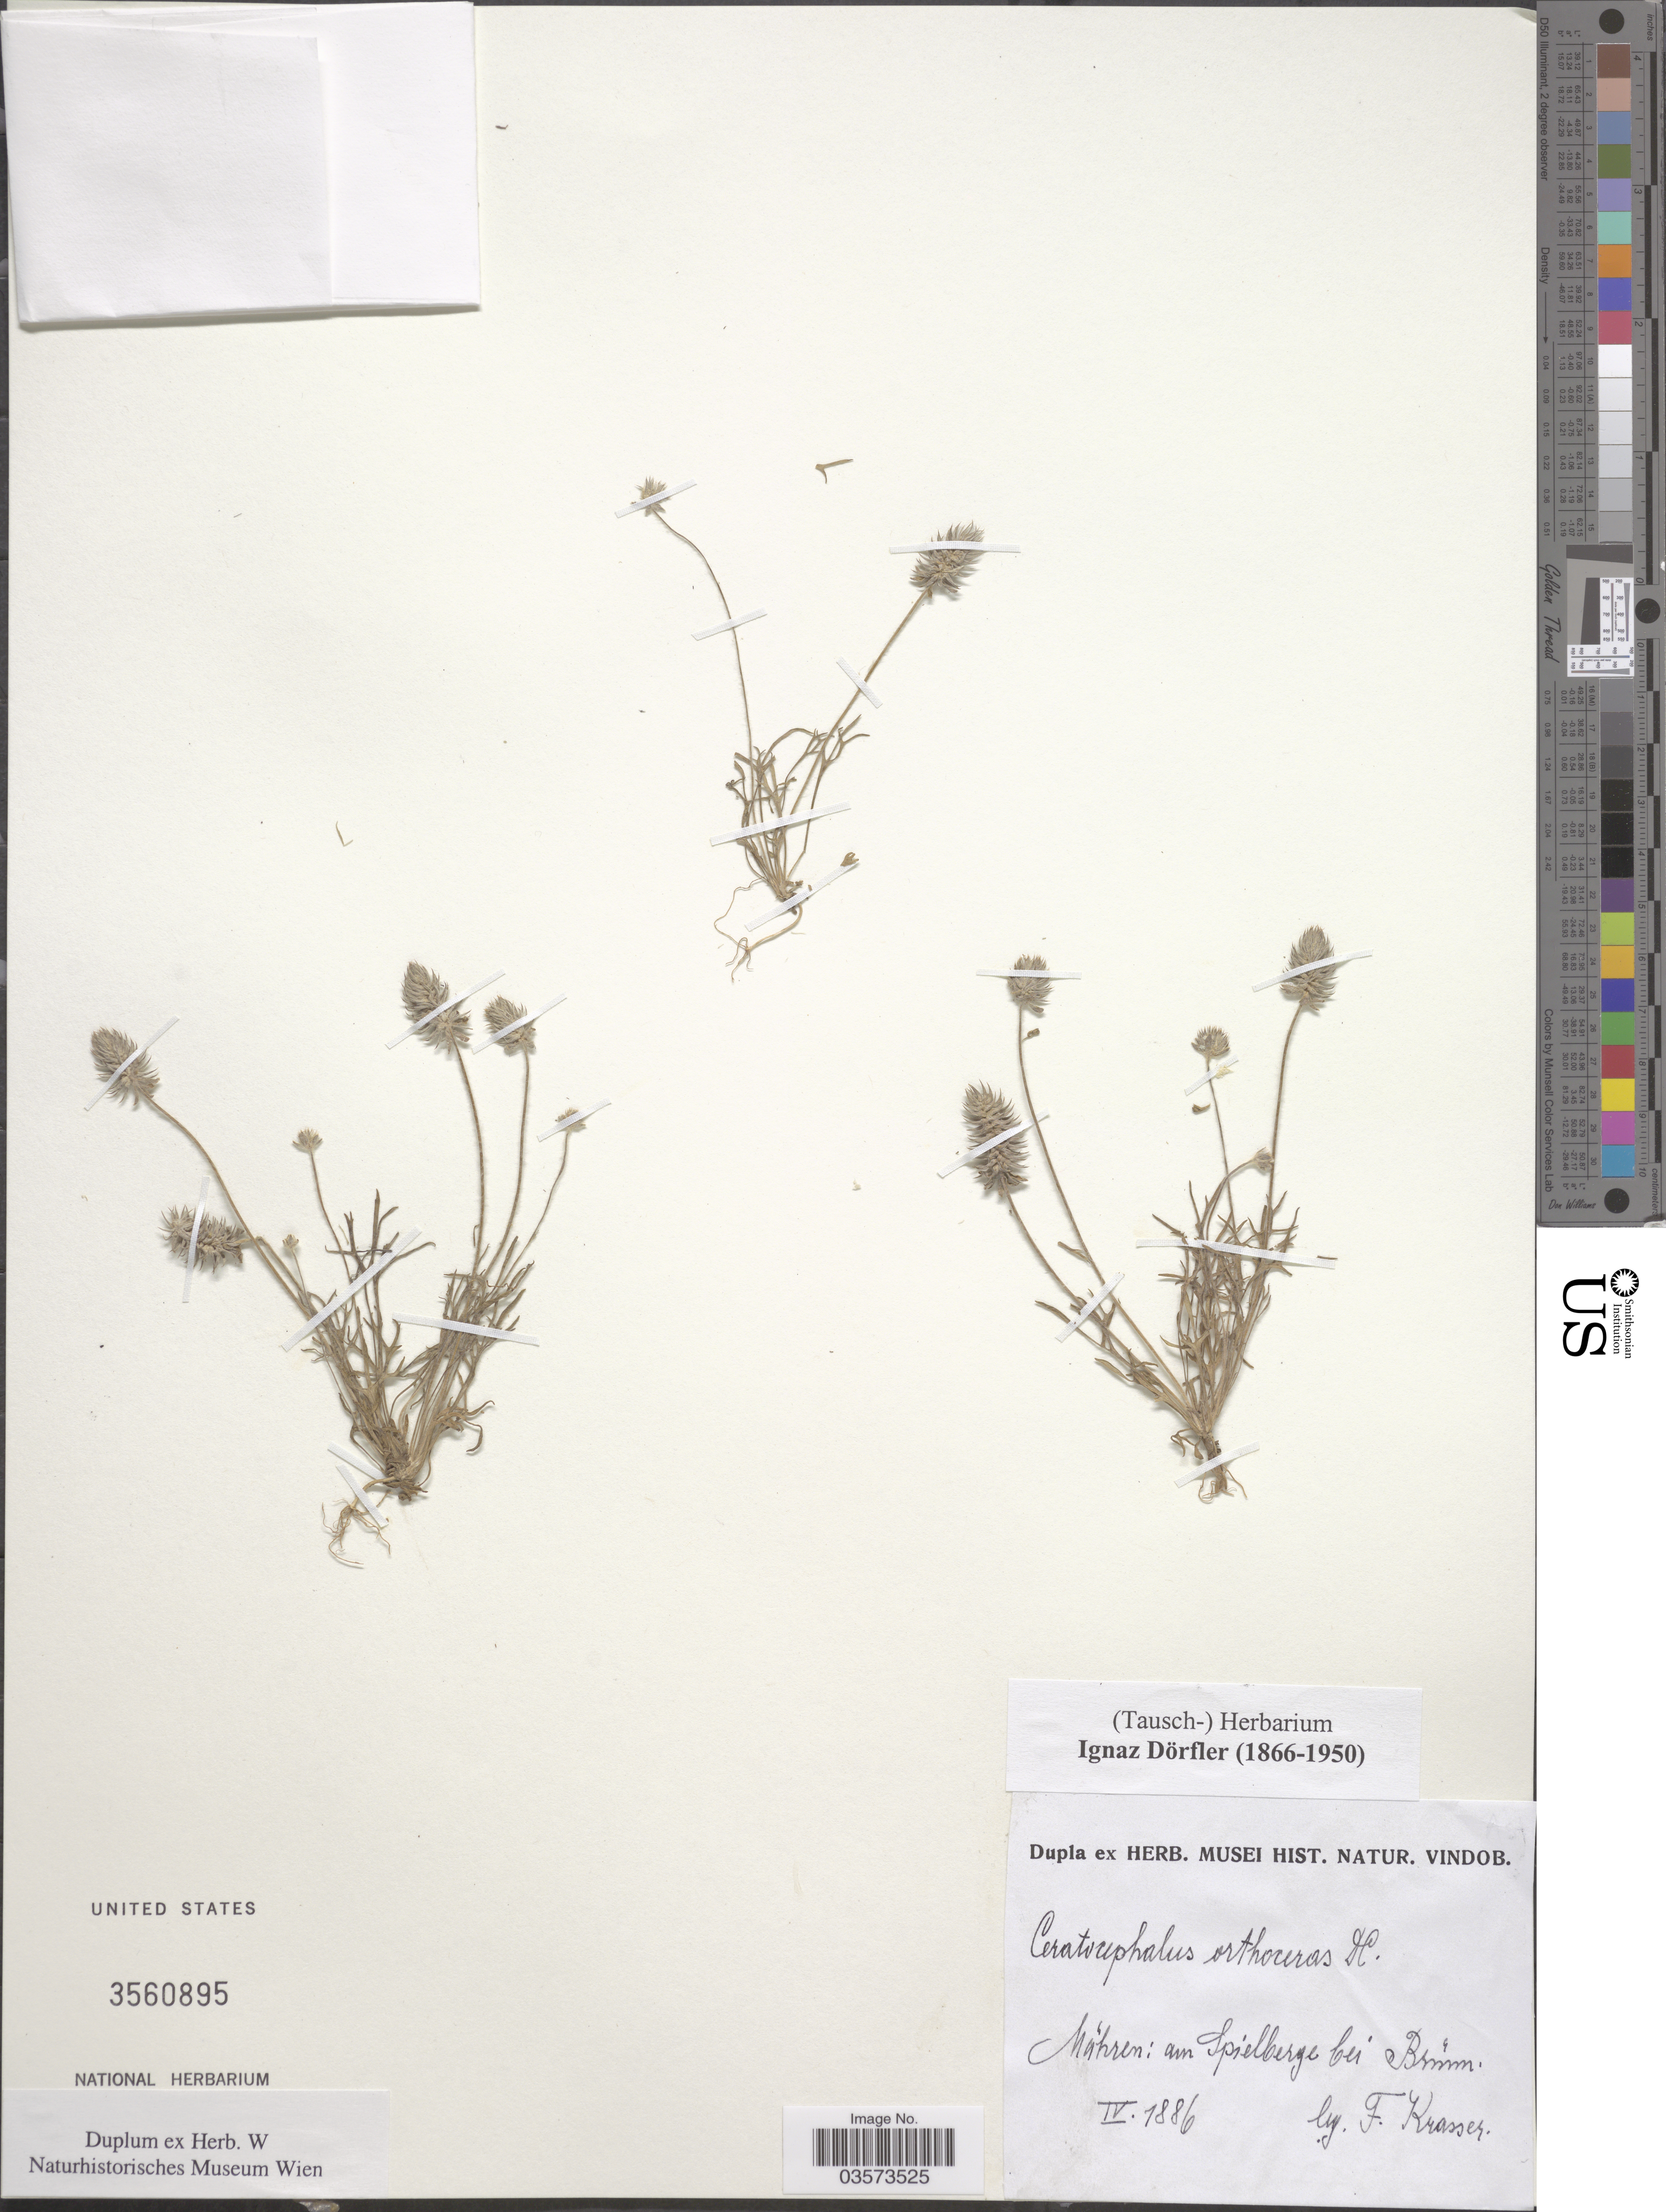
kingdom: Plantae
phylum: Tracheophyta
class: Magnoliopsida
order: Ranunculales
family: Ranunculaceae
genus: Ceratocephalus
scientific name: Ceratocephalus orthoceras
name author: DC.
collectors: F. Krasser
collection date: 1886-04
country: Czechia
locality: Mohren: am Spielberge bei Brunn.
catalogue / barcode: US 3560895